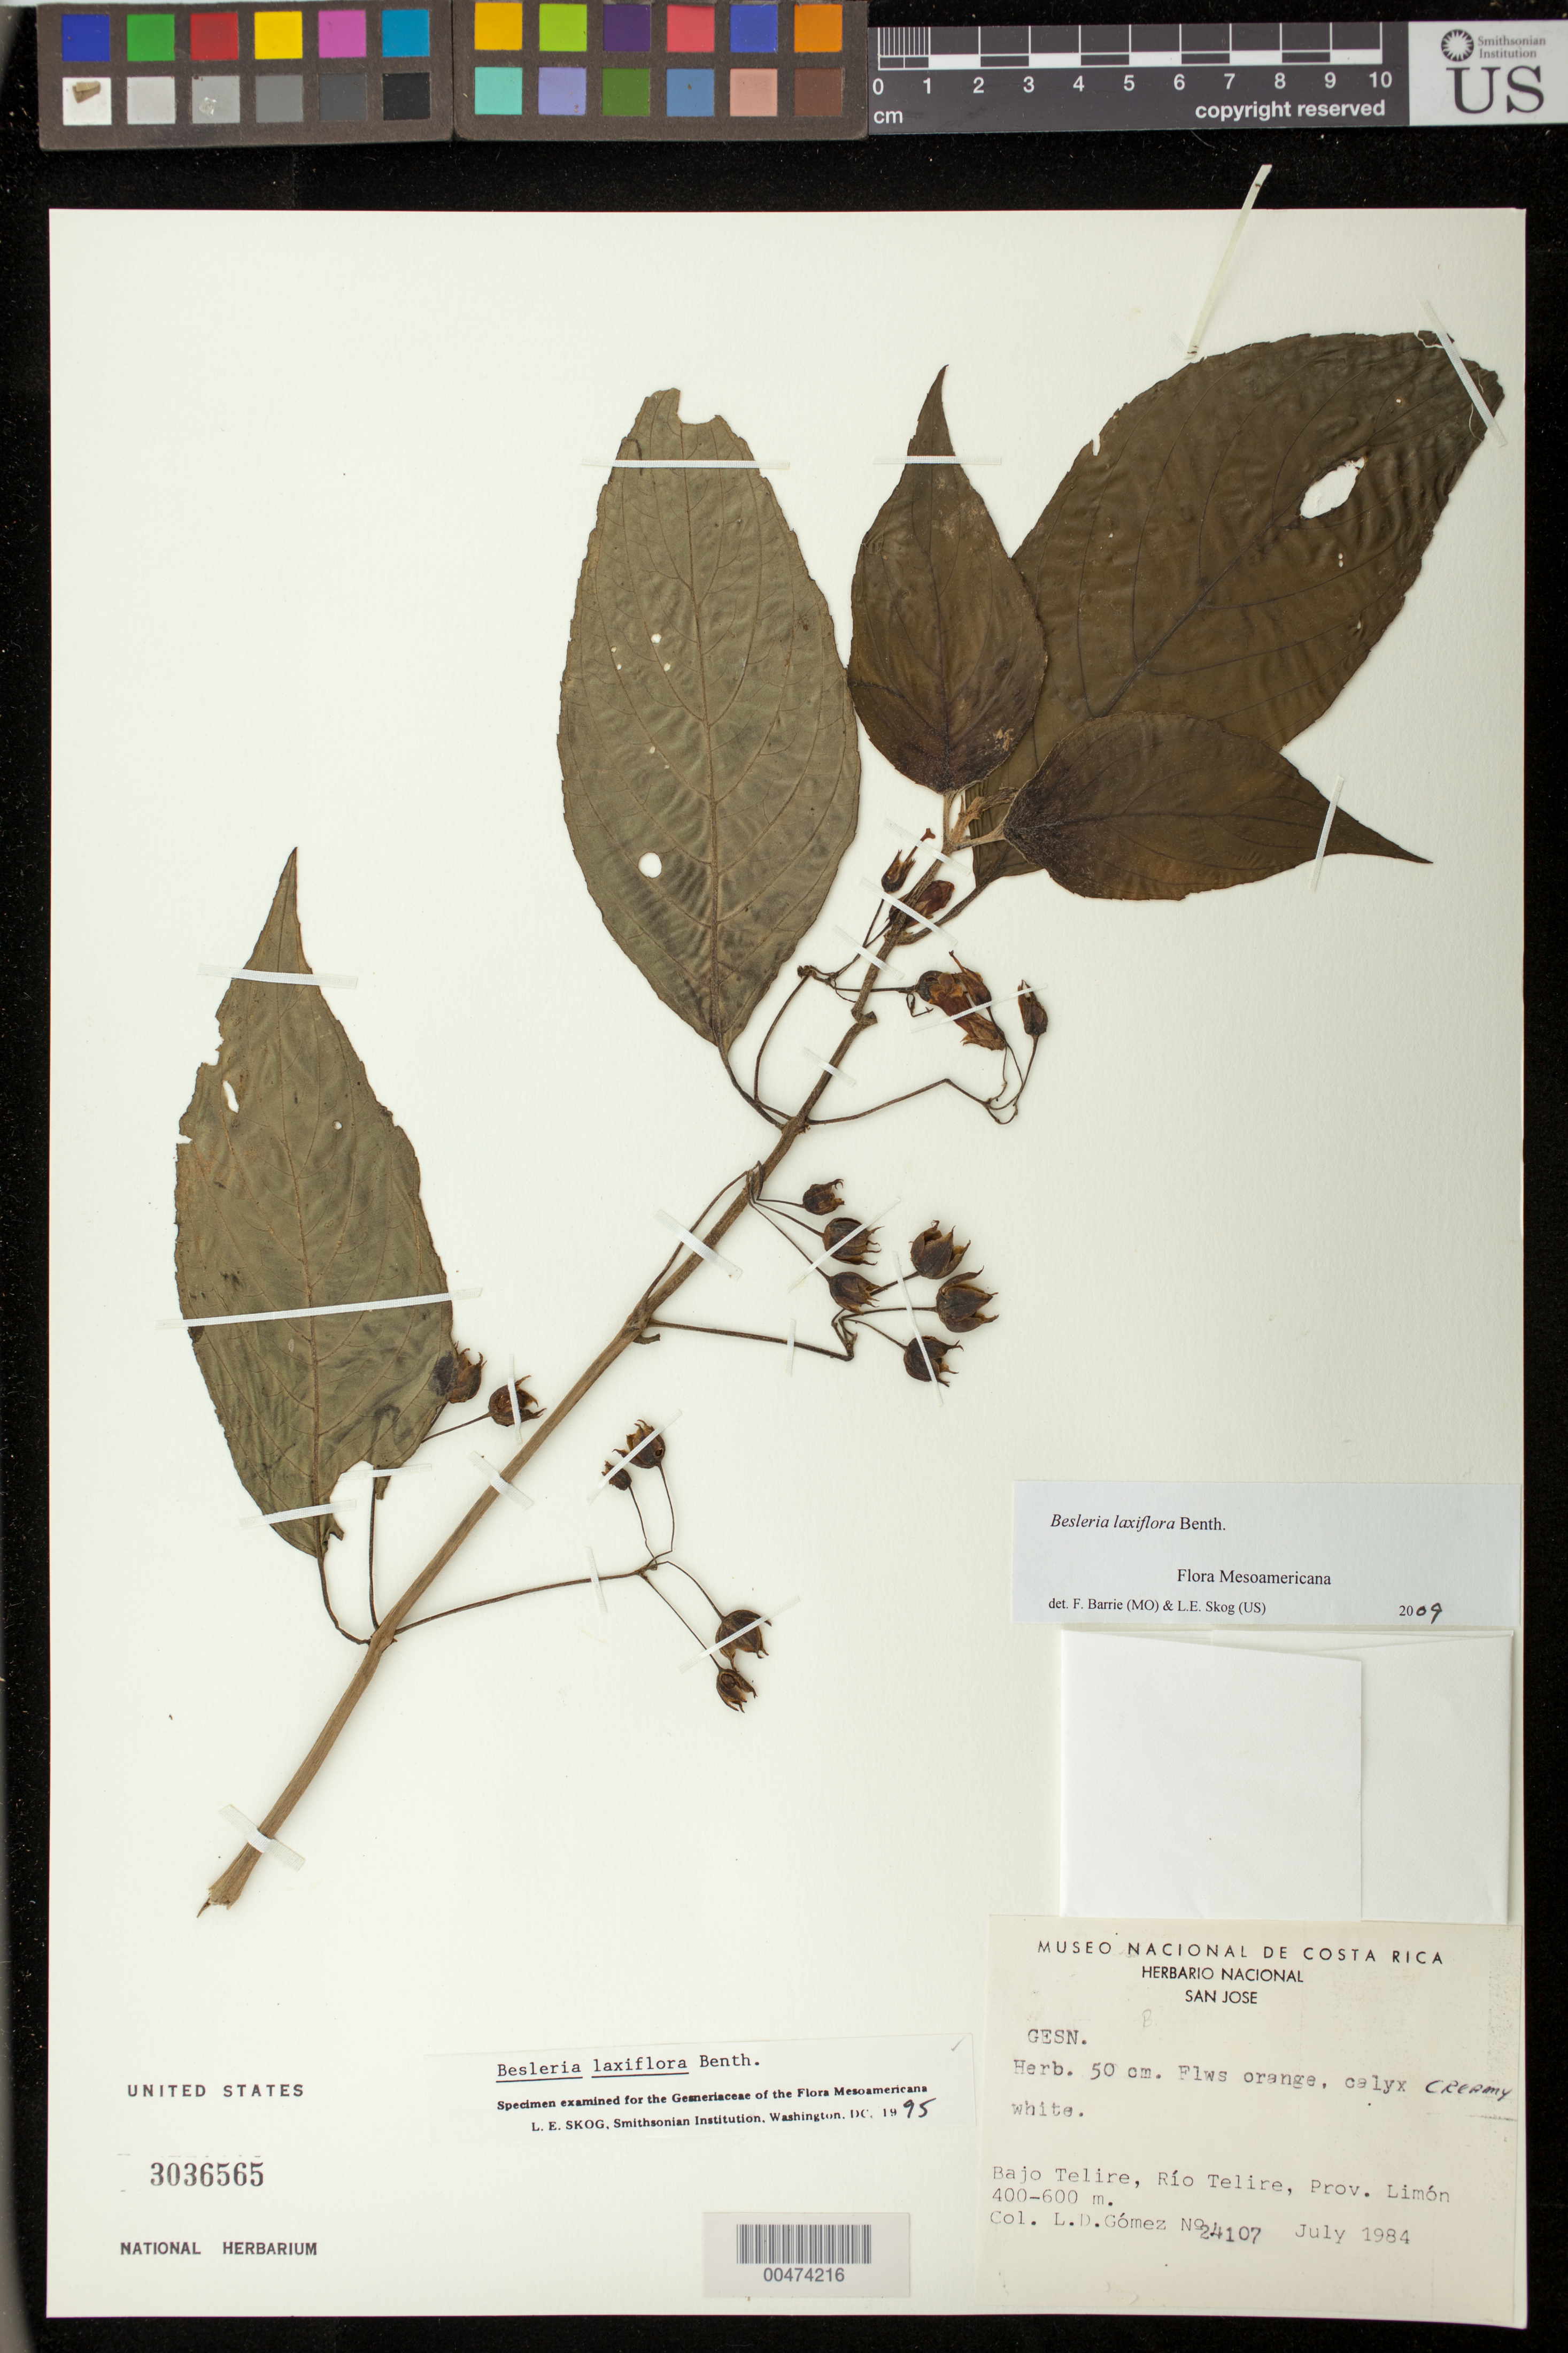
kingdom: Plantae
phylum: Tracheophyta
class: Magnoliopsida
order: Lamiales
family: Gesneriaceae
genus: Besleria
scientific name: Besleria laxiflora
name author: Benth.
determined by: Skog, Laurence E.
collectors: L. D. Gómez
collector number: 24107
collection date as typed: Jul 1984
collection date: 1984-07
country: Costa Rica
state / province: Limón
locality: Bajo Telire, Río Telire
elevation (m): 400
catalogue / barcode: US 3036565